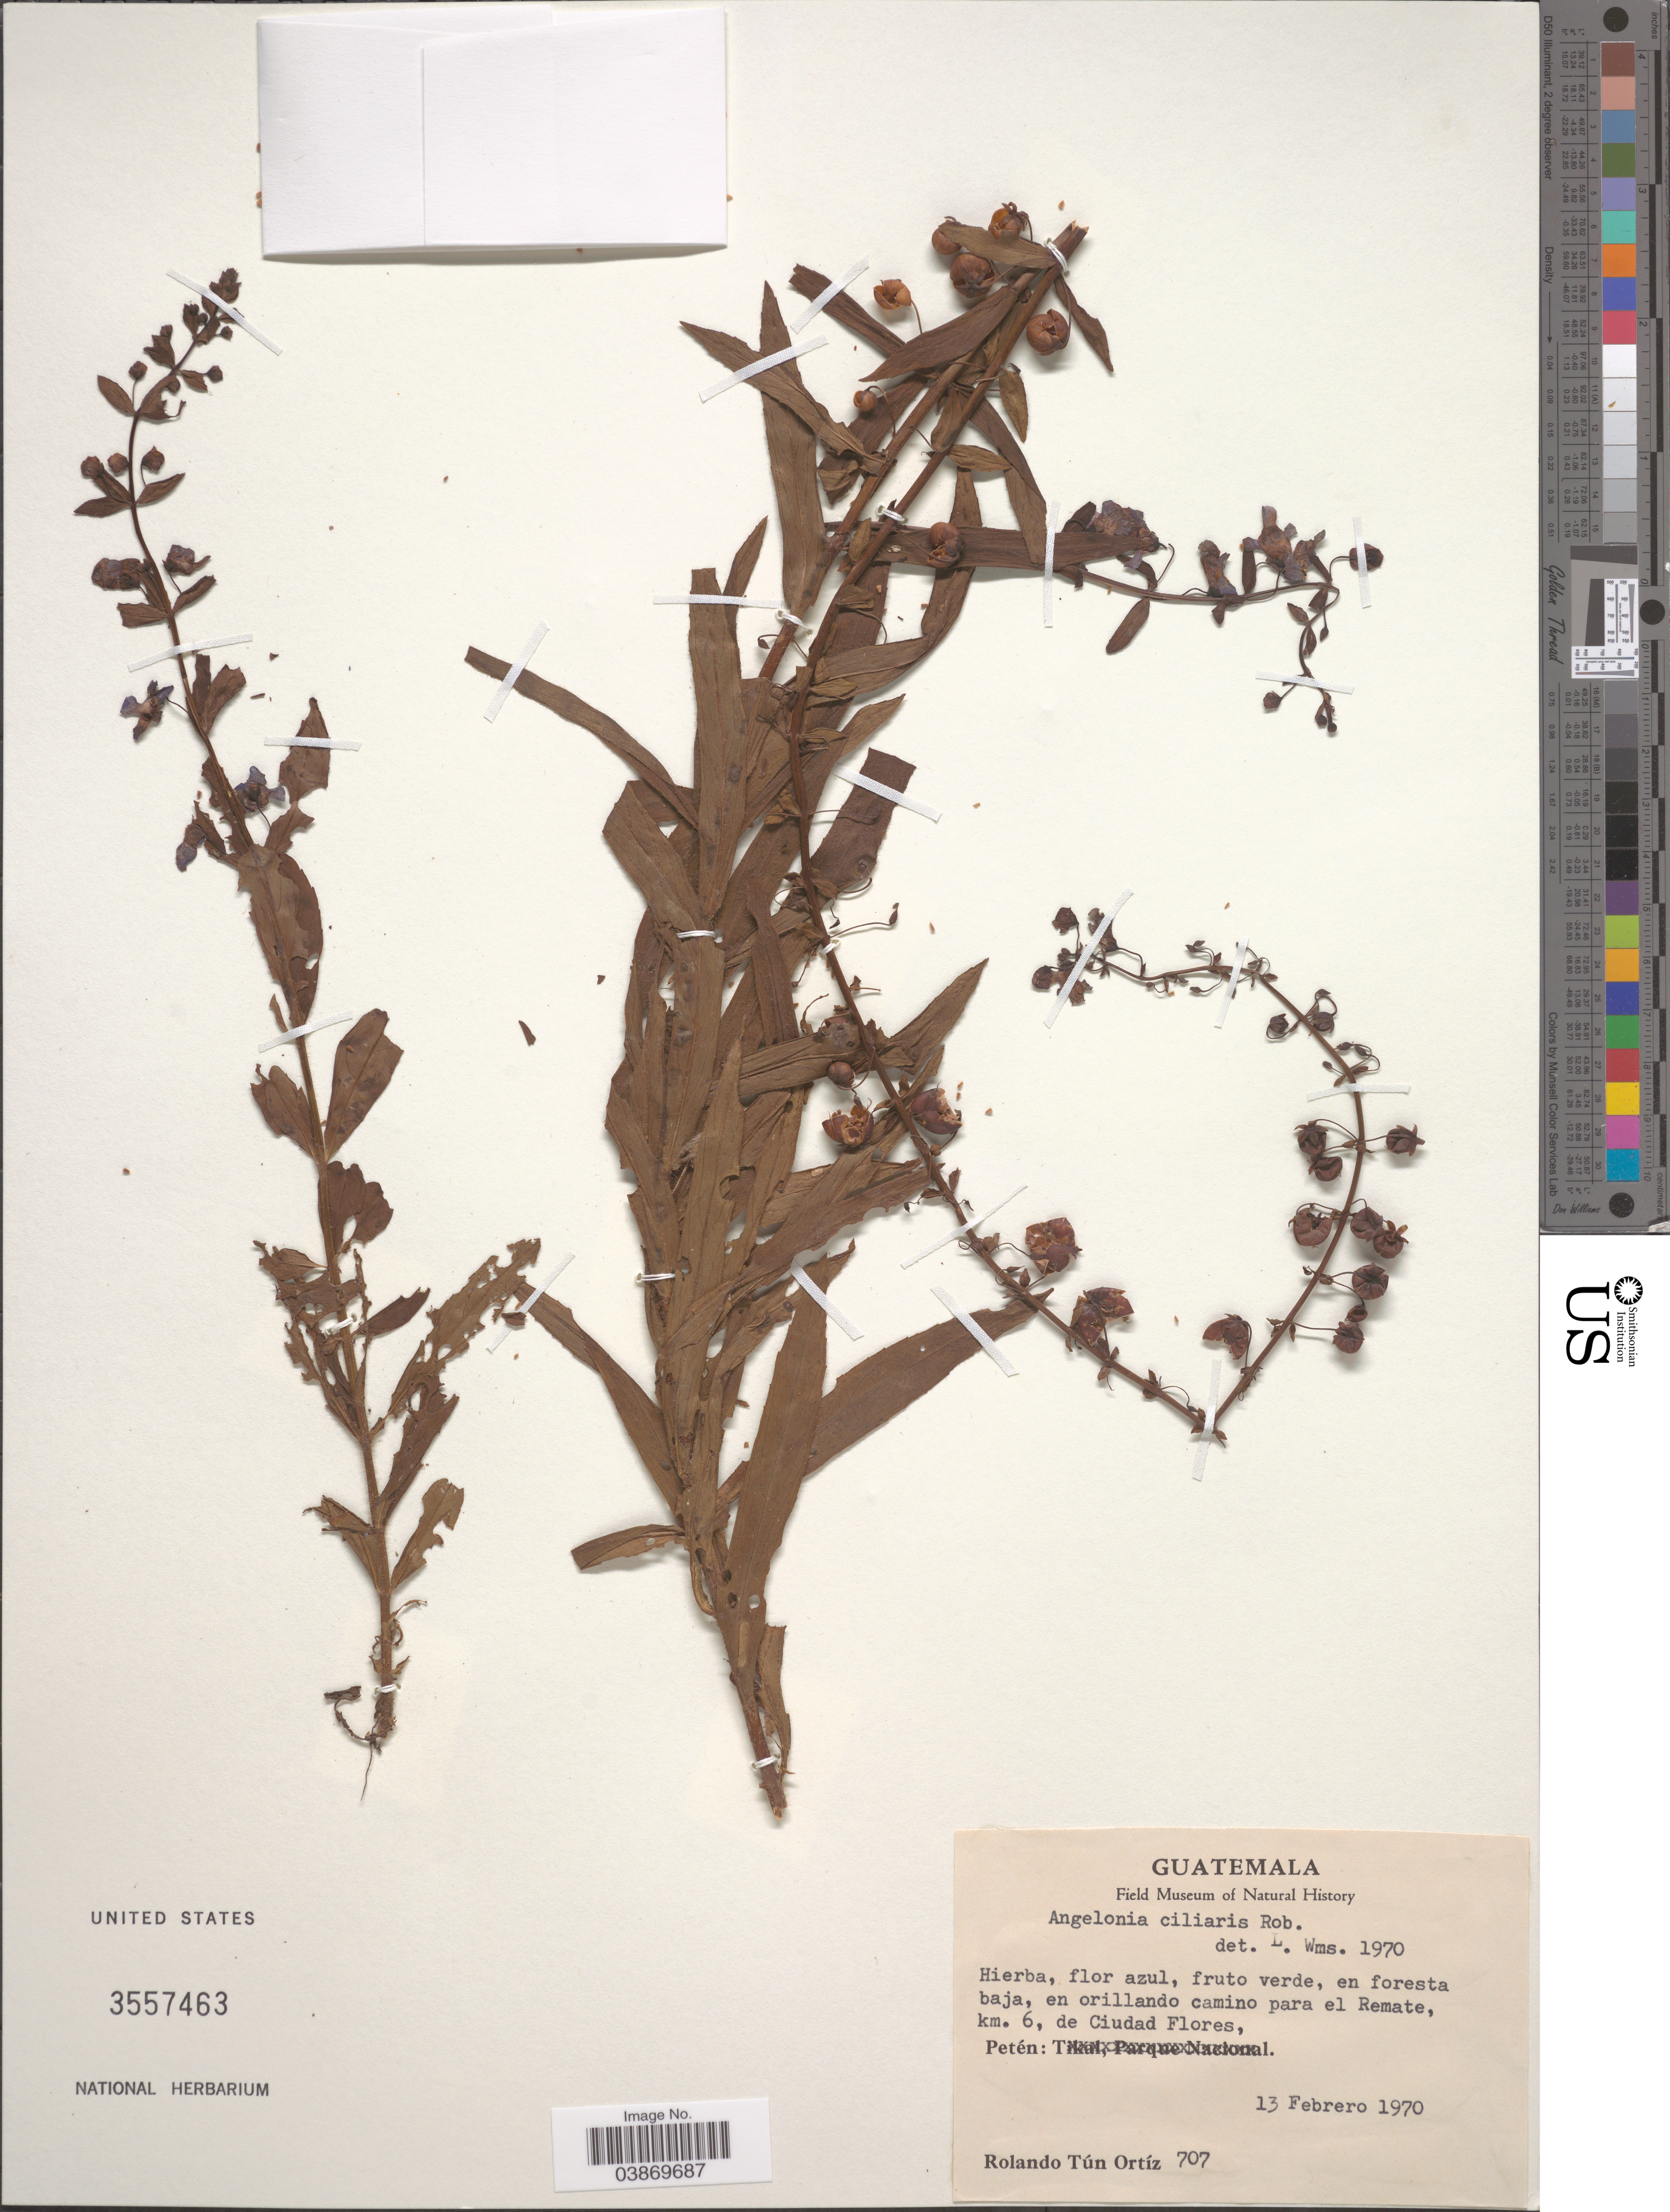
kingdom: Plantae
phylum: Tracheophyta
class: Magnoliopsida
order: Lamiales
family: Plantaginaceae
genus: Angelonia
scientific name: Angelonia ciliaris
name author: B.L. Rob.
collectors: R. T. Ortíz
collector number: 707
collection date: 1970-02-13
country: Guatemala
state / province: El Peten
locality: En orillando camino para el Remate, km. 6, de Ciudad Flores. Petén.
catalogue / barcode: US 3557463